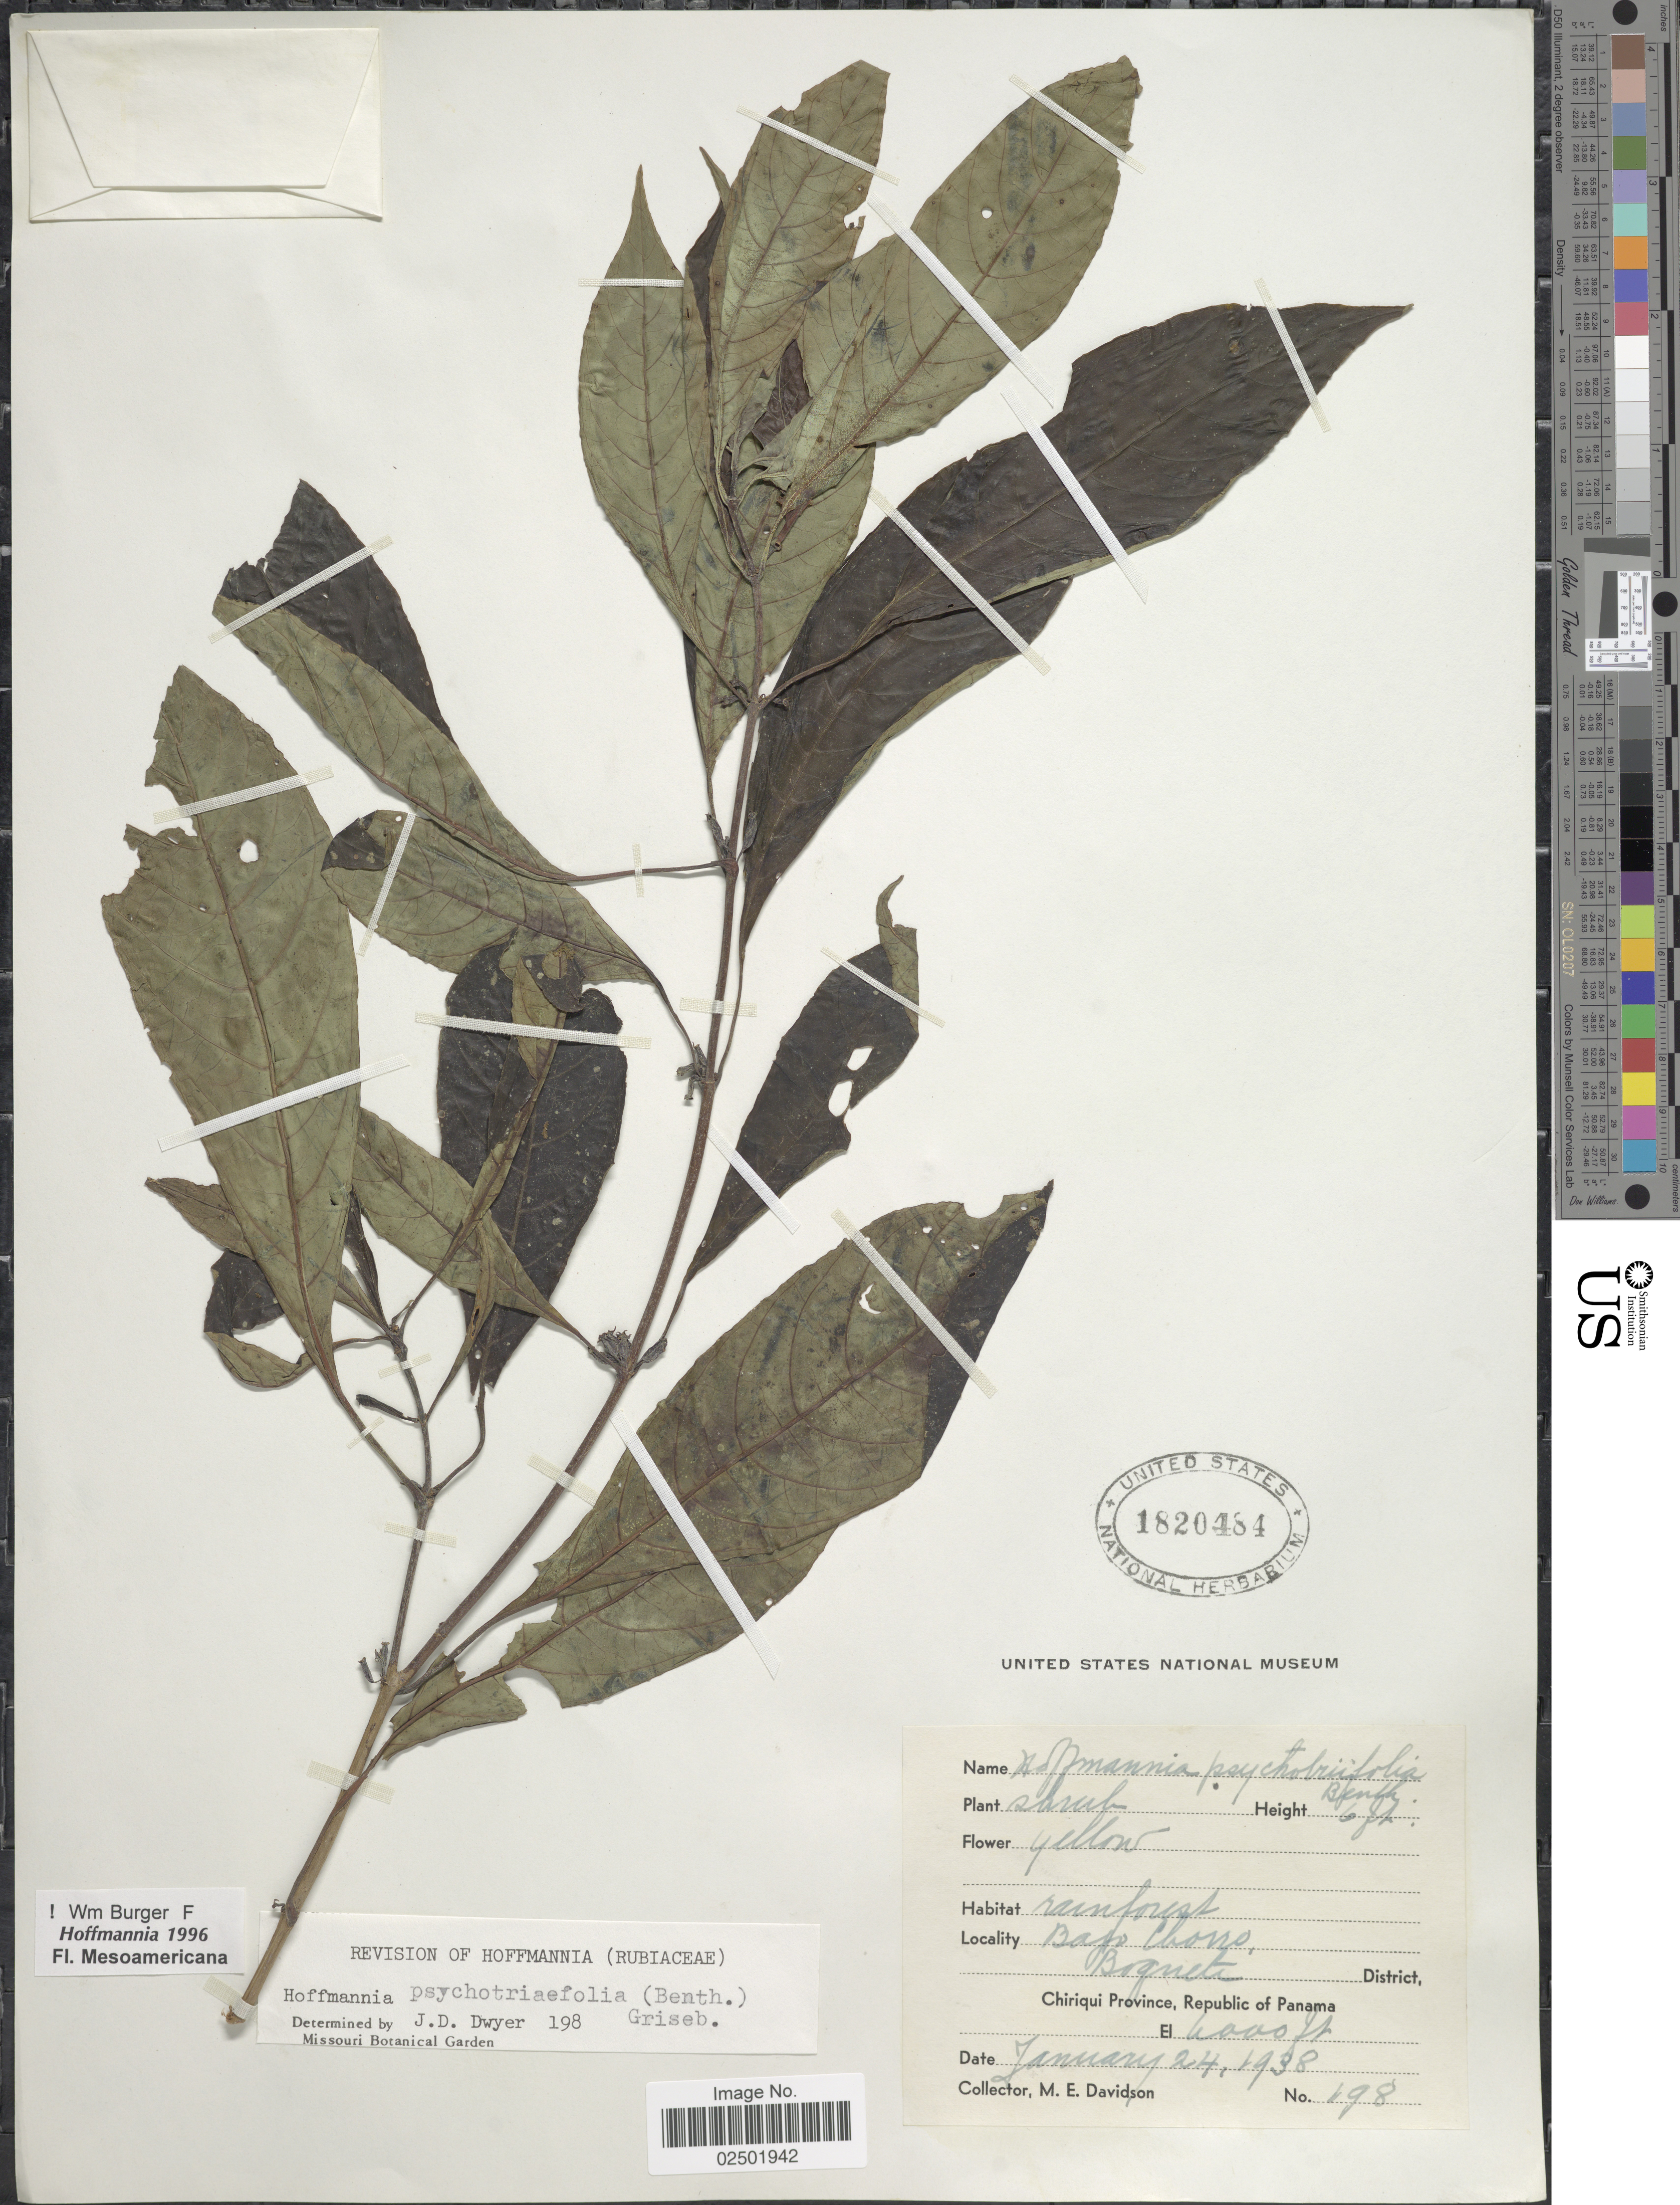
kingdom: Plantae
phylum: Tracheophyta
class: Magnoliopsida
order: Gentianales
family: Rubiaceae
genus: Hoffmannia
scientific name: Hoffmannia psychotriifolia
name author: (Benth.) Griseb.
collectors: M. E. Davidson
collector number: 198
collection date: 1938-01-24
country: Panama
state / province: Chiriqui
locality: Bajo Chorro, Boquete District, Republic of Panama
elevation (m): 1829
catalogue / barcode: US 1820484